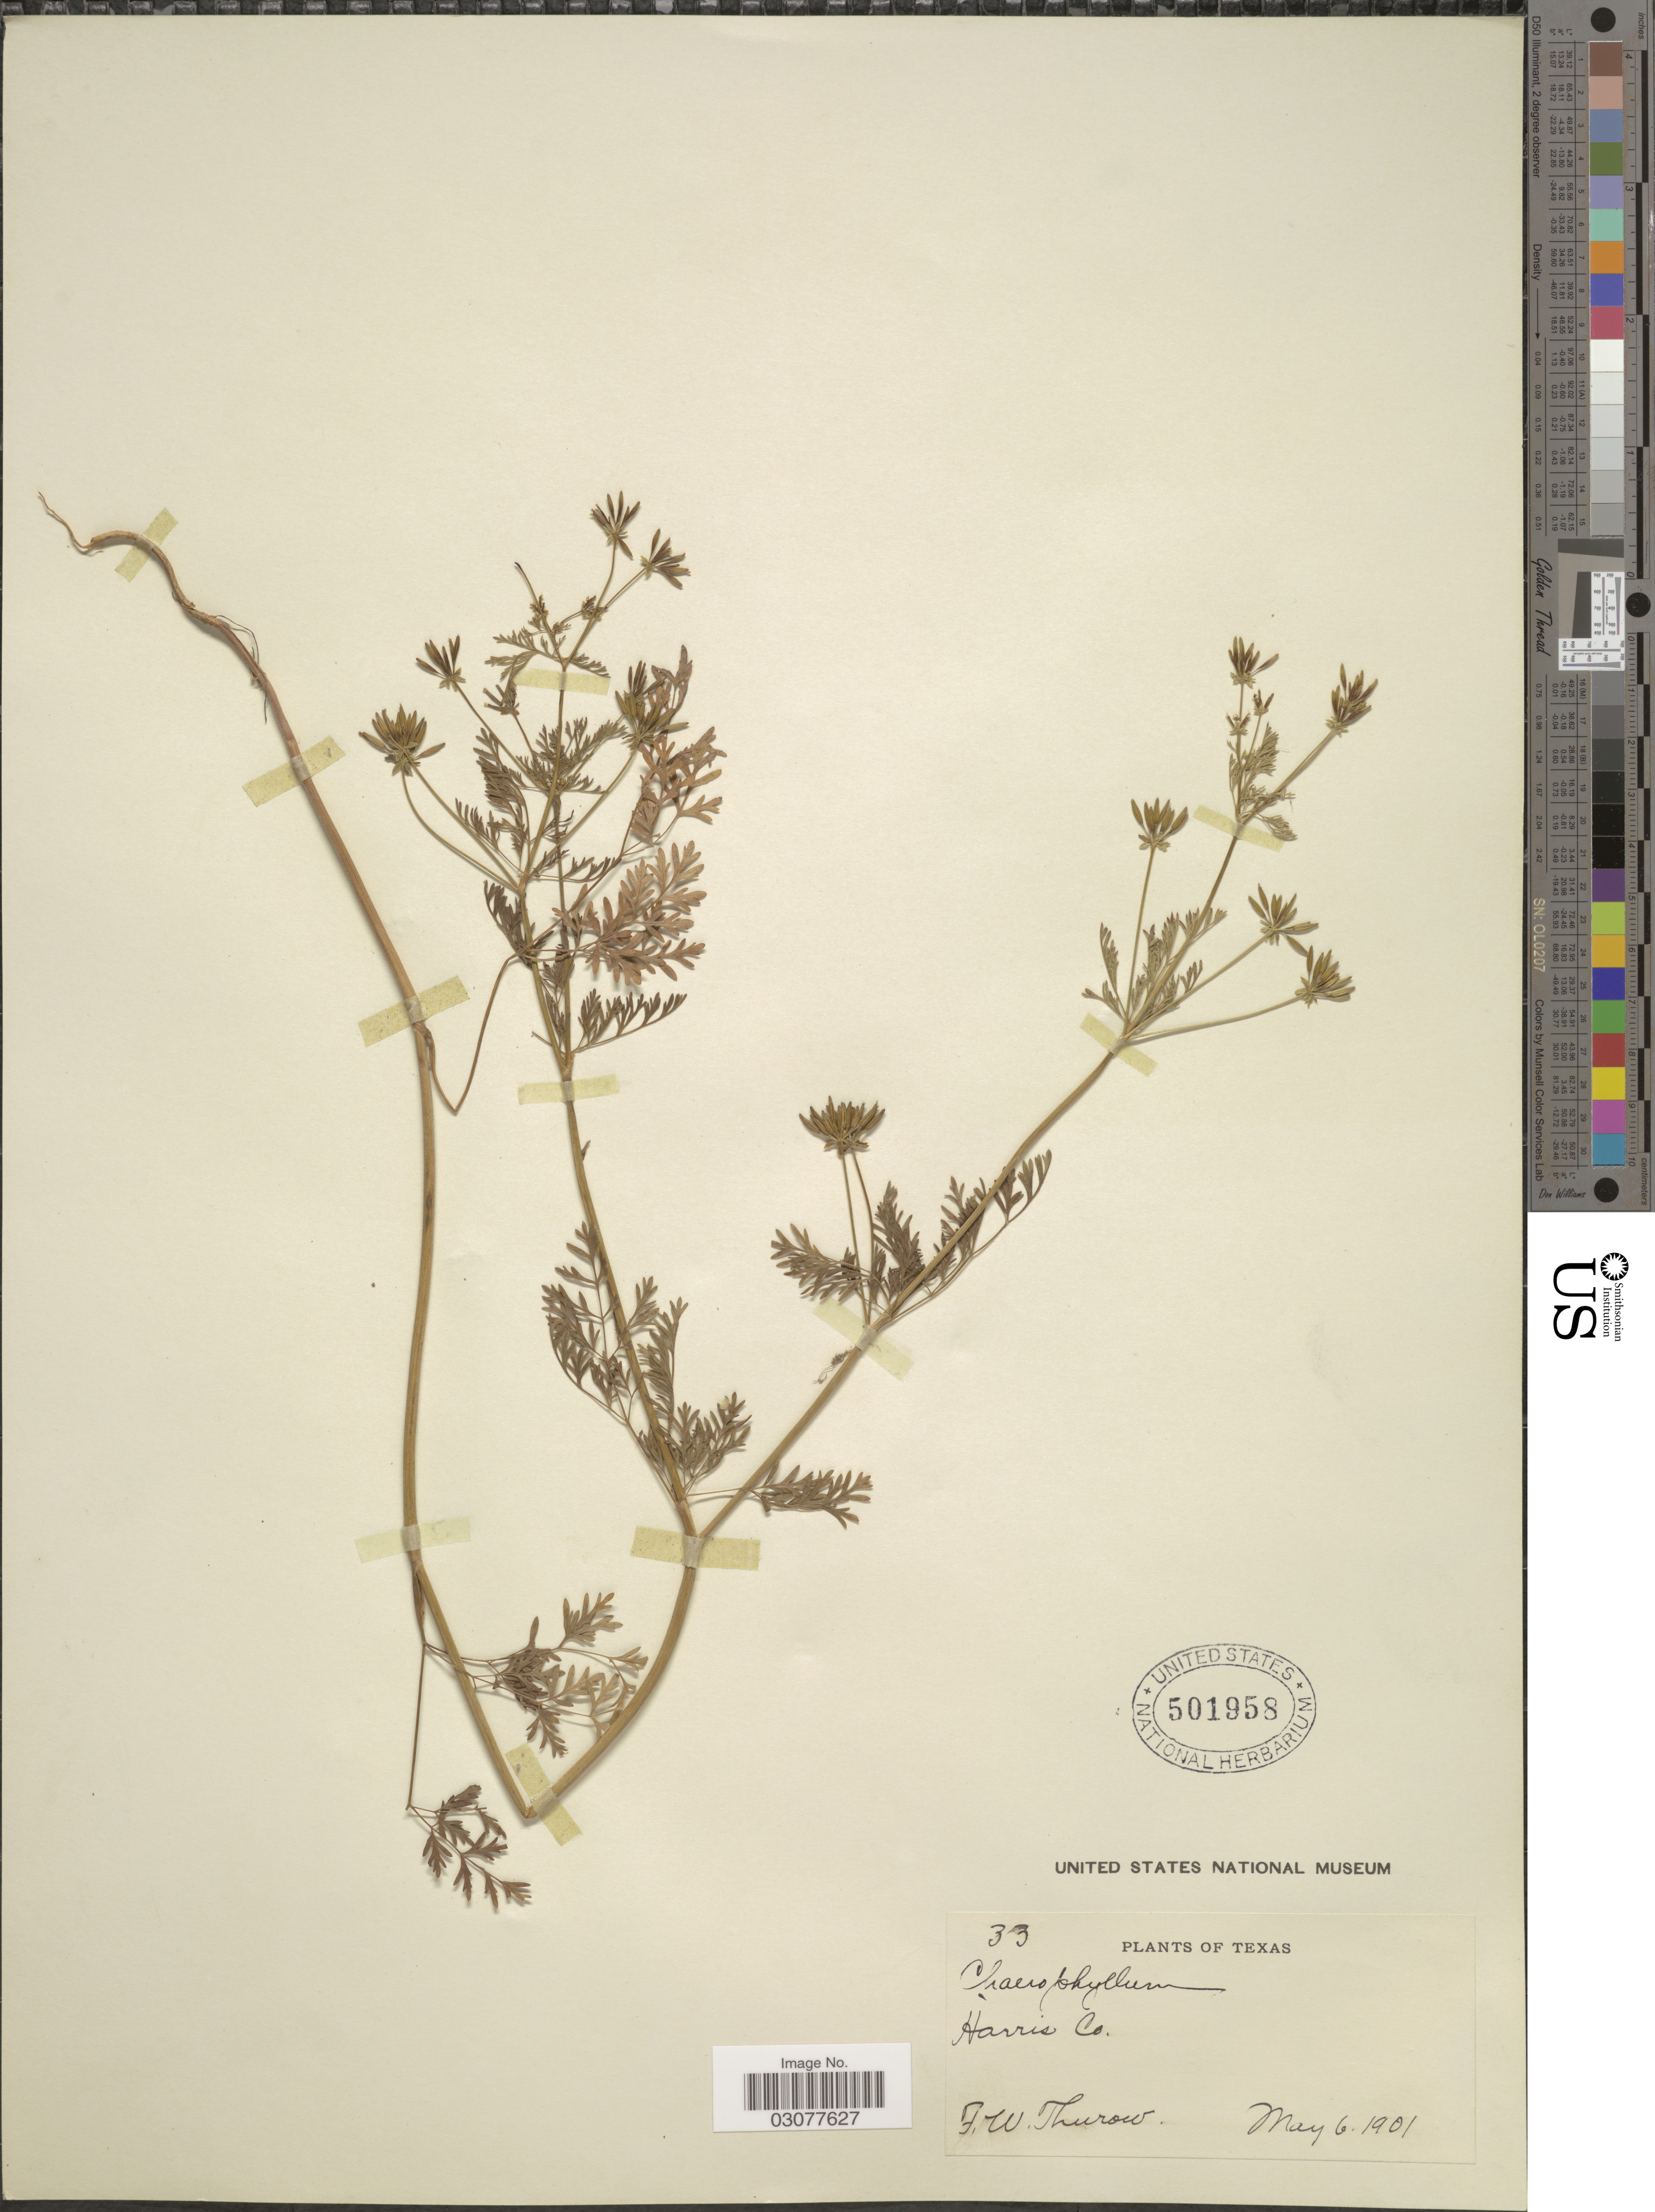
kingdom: Plantae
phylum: Tracheophyta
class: Magnoliopsida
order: Apiales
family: Apiaceae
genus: Chaerophyllum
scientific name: Chaerophyllum texanum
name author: J.M. Coult. & Rose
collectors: F. W. Thurow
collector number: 33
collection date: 1901-05-06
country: United States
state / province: Texas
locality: Harris Co.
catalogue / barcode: US 501958